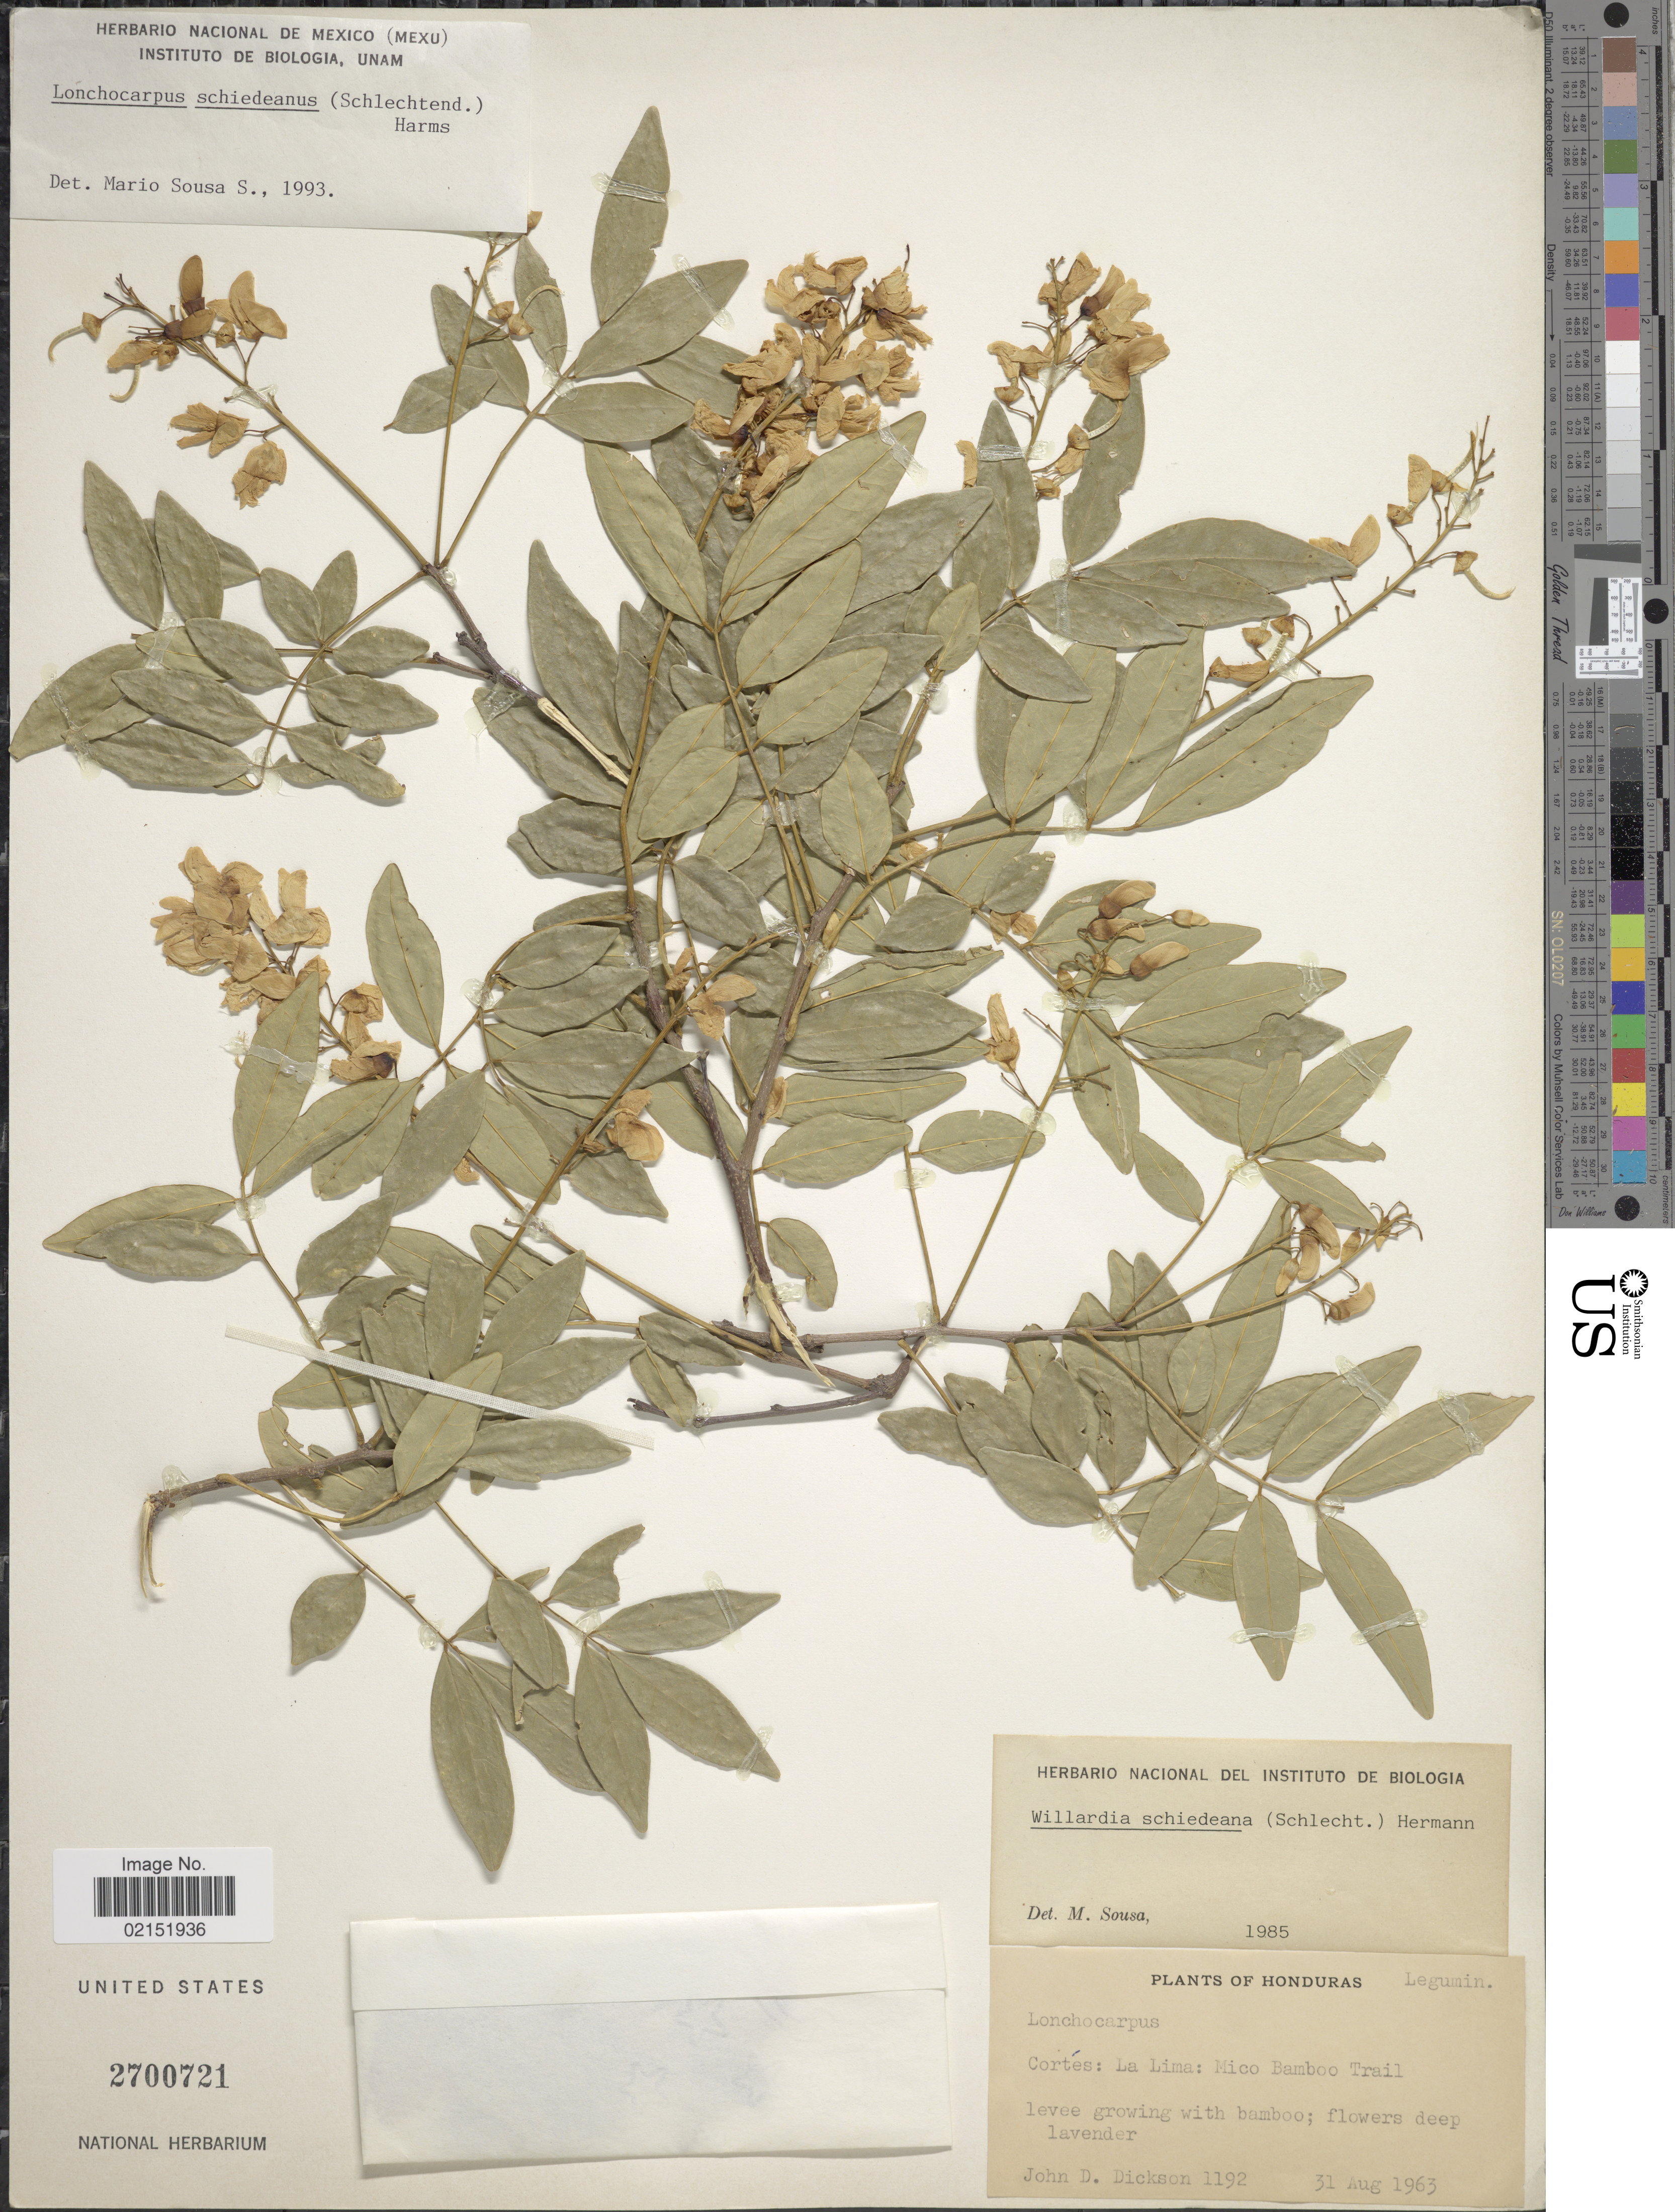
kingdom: Plantae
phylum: Tracheophyta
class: Magnoliopsida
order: Fabales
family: Fabaceae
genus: Lonchocarpus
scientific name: Lonchocarpus schiedeanus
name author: (Schltdl.) Harms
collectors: J. Dickson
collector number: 1192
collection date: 1963-08-31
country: Honduras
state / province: Cortés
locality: La Lima: Mico Bamboo Trail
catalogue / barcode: US 2700721